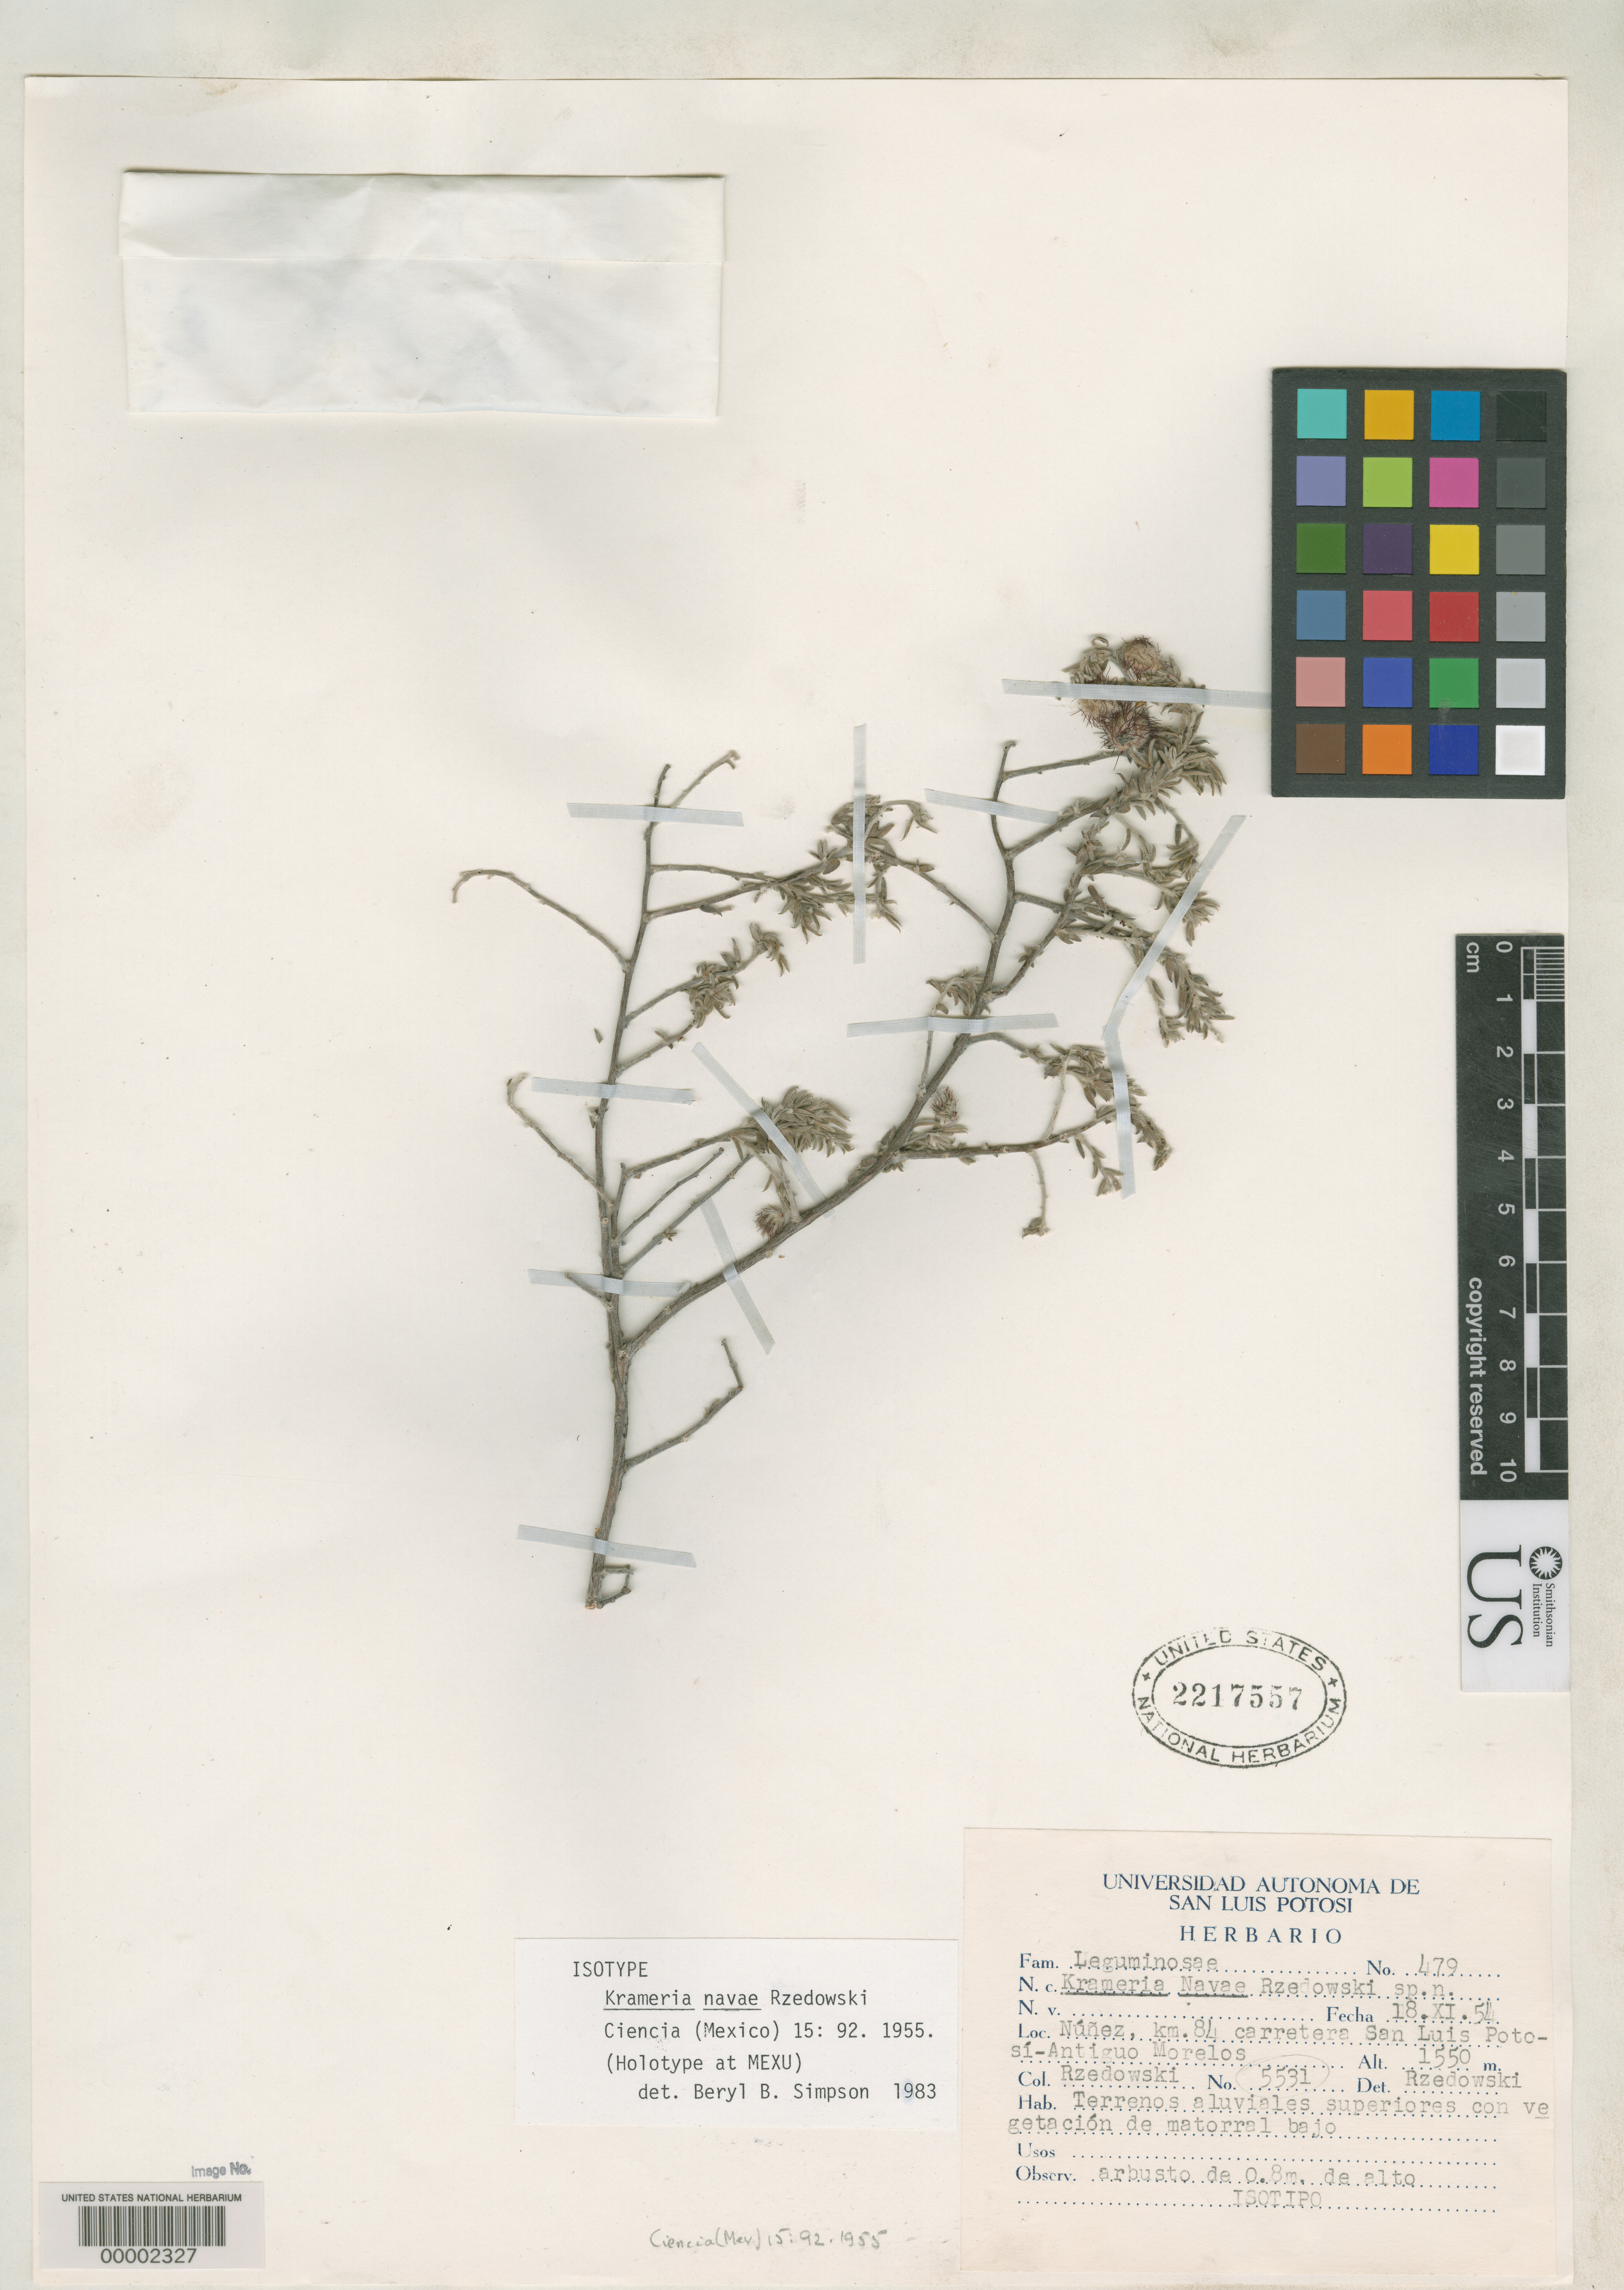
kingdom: Plantae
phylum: Tracheophyta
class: Magnoliopsida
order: Zygophyllales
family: Krameriaceae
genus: Krameria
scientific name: Krameria navae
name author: Rzed.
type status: Isotype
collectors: J. Rzedowski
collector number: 5531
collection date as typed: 18 Nov 1954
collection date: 1954-11-18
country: Mexico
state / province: San Luis Potosi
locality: Cerca de Nunez, km 86 Carretera San Luis Potosi- Antiguo Morelos.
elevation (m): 1550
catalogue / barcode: US 2217557